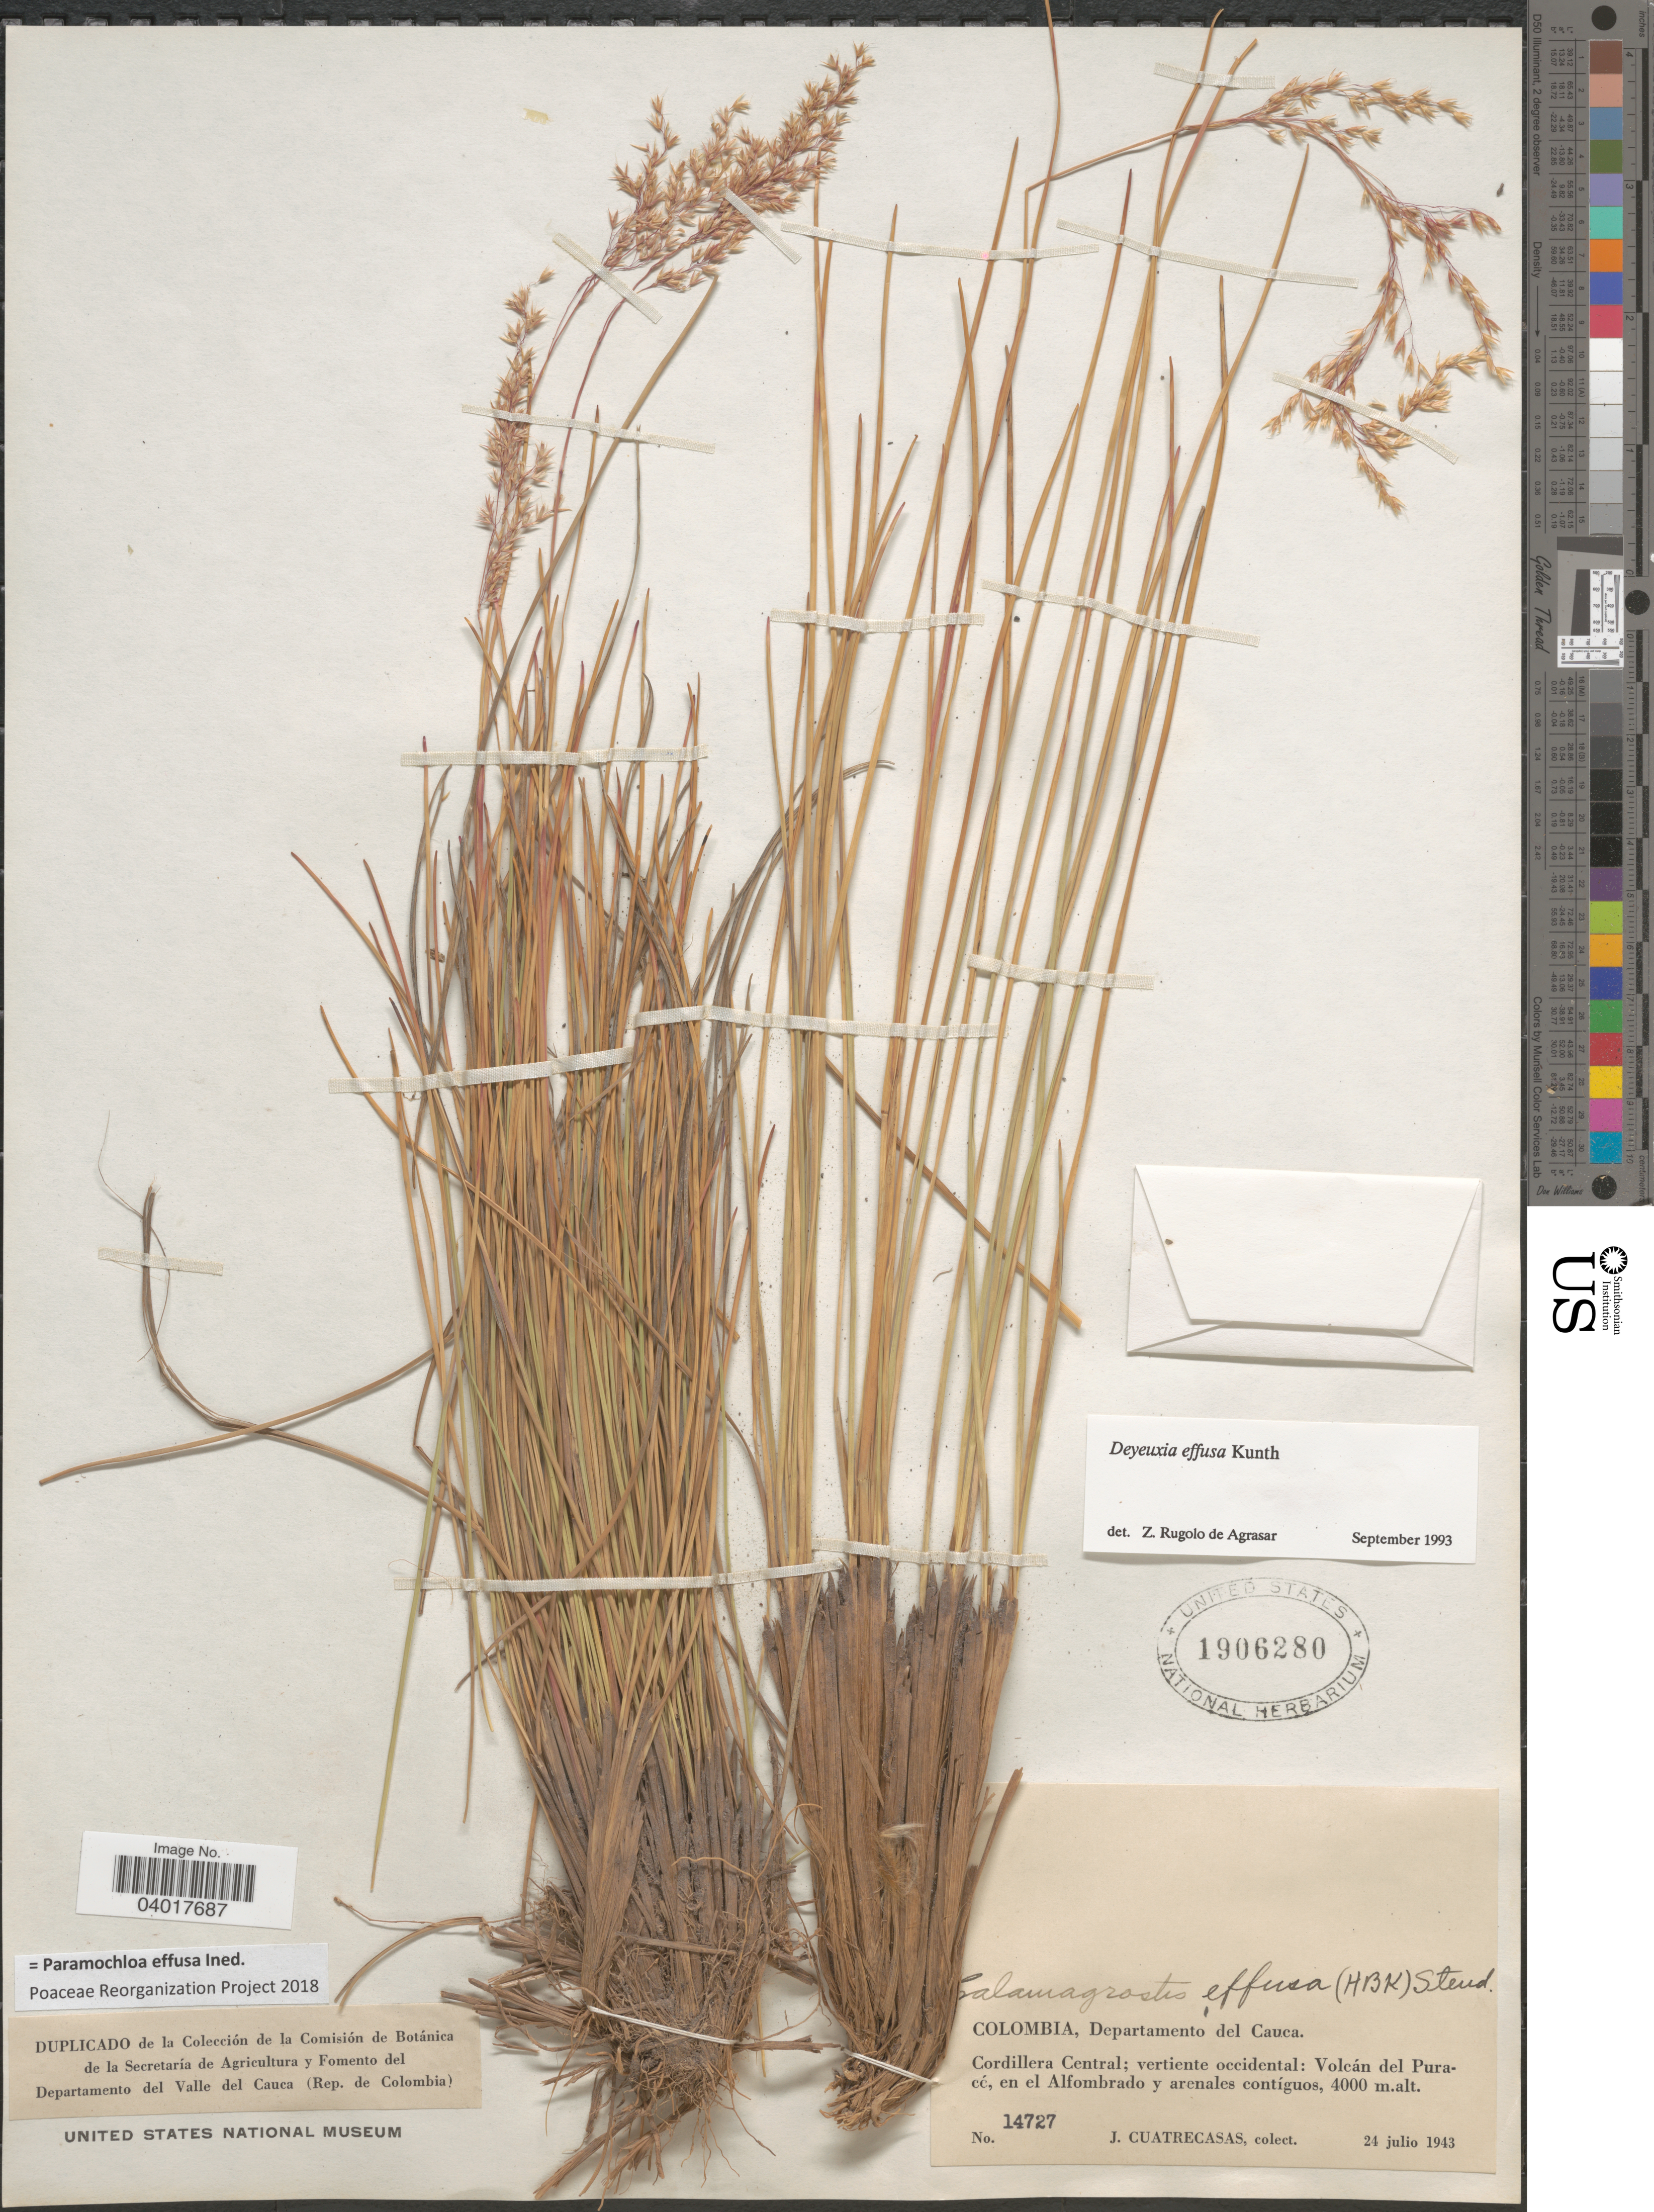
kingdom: Plantae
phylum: Tracheophyta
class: Liliopsida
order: Poales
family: Poaceae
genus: Paramochloa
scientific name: Paramochloa effusa ined.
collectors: J. Cuatrecasas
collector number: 14727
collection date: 1943-07-24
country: Colombia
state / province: Cauca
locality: Departamento del Cauca. Cordillera Central; vertiente occidental: Volcán del Puracé, en el Alfombrado y arenales contíguos.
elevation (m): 4000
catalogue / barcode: US 1906280